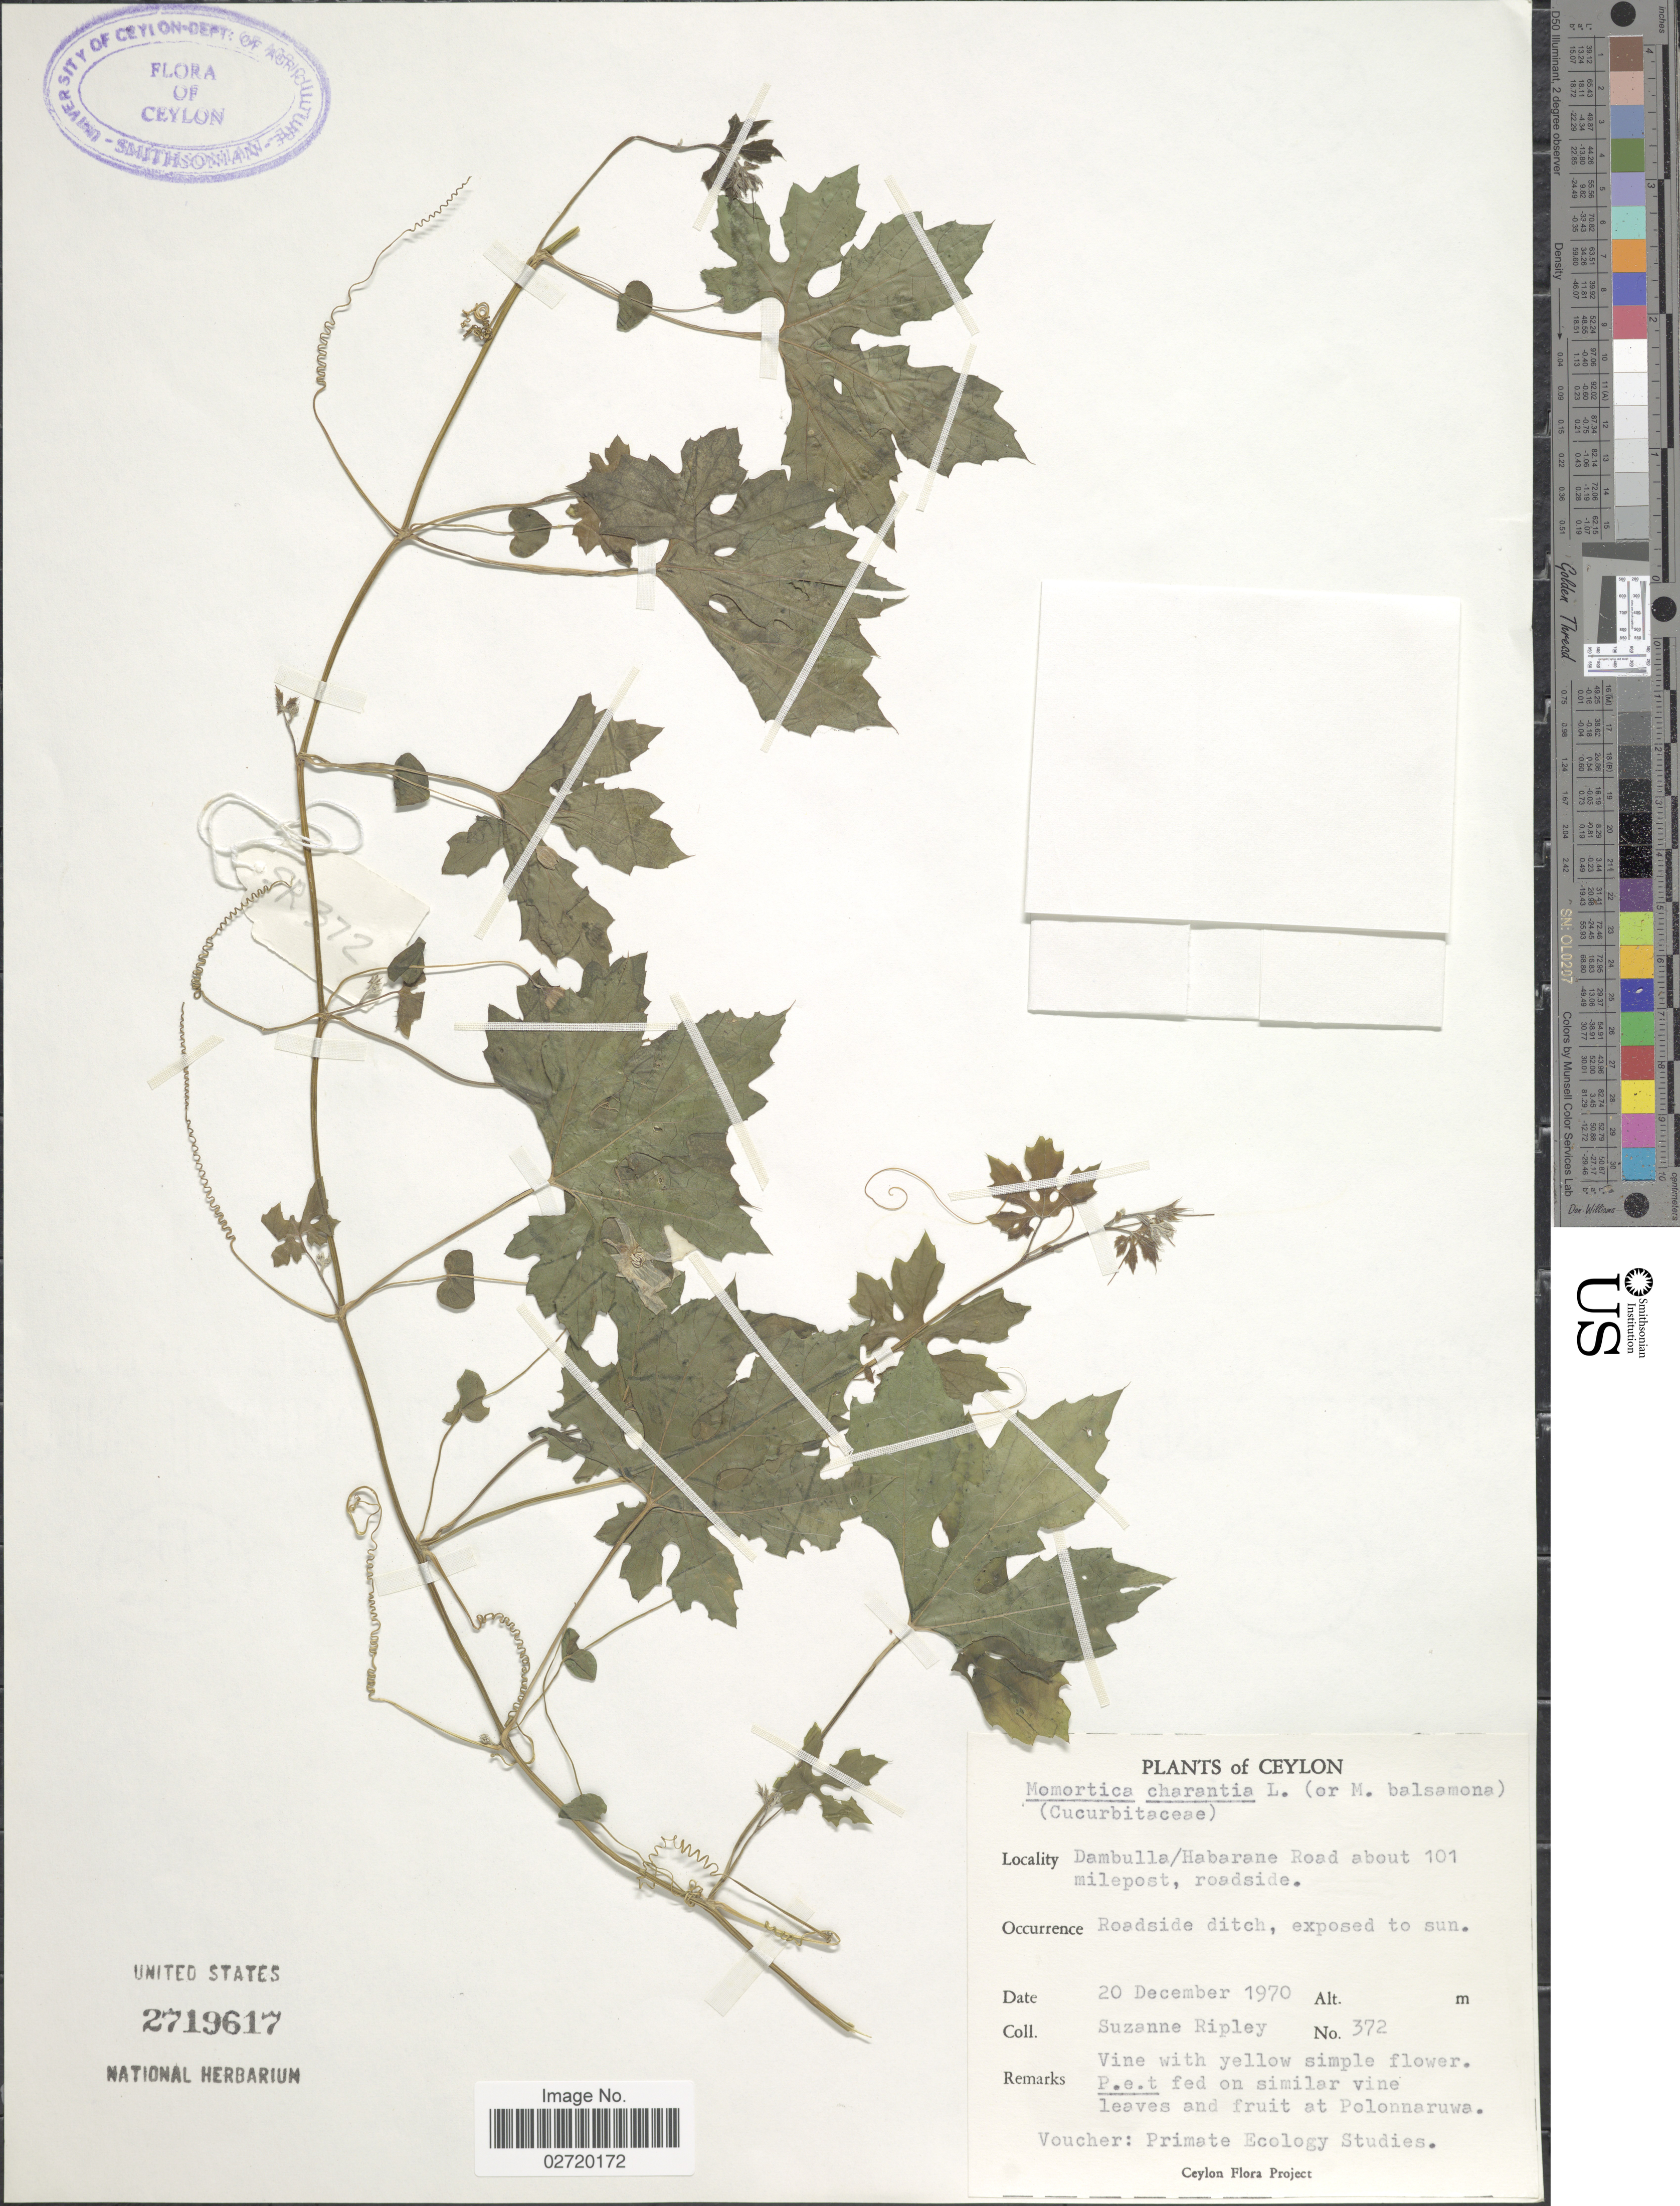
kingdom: Plantae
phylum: Tracheophyta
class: Magnoliopsida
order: Cucurbitales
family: Cucurbitaceae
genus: Momordica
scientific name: Momordica charantia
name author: L.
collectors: S. Ripley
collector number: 372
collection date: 1970-12-20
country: Sri Lanka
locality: Ceylon, Dambulla/Habarane Road about 101 milepost, roadside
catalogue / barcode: US 2719617